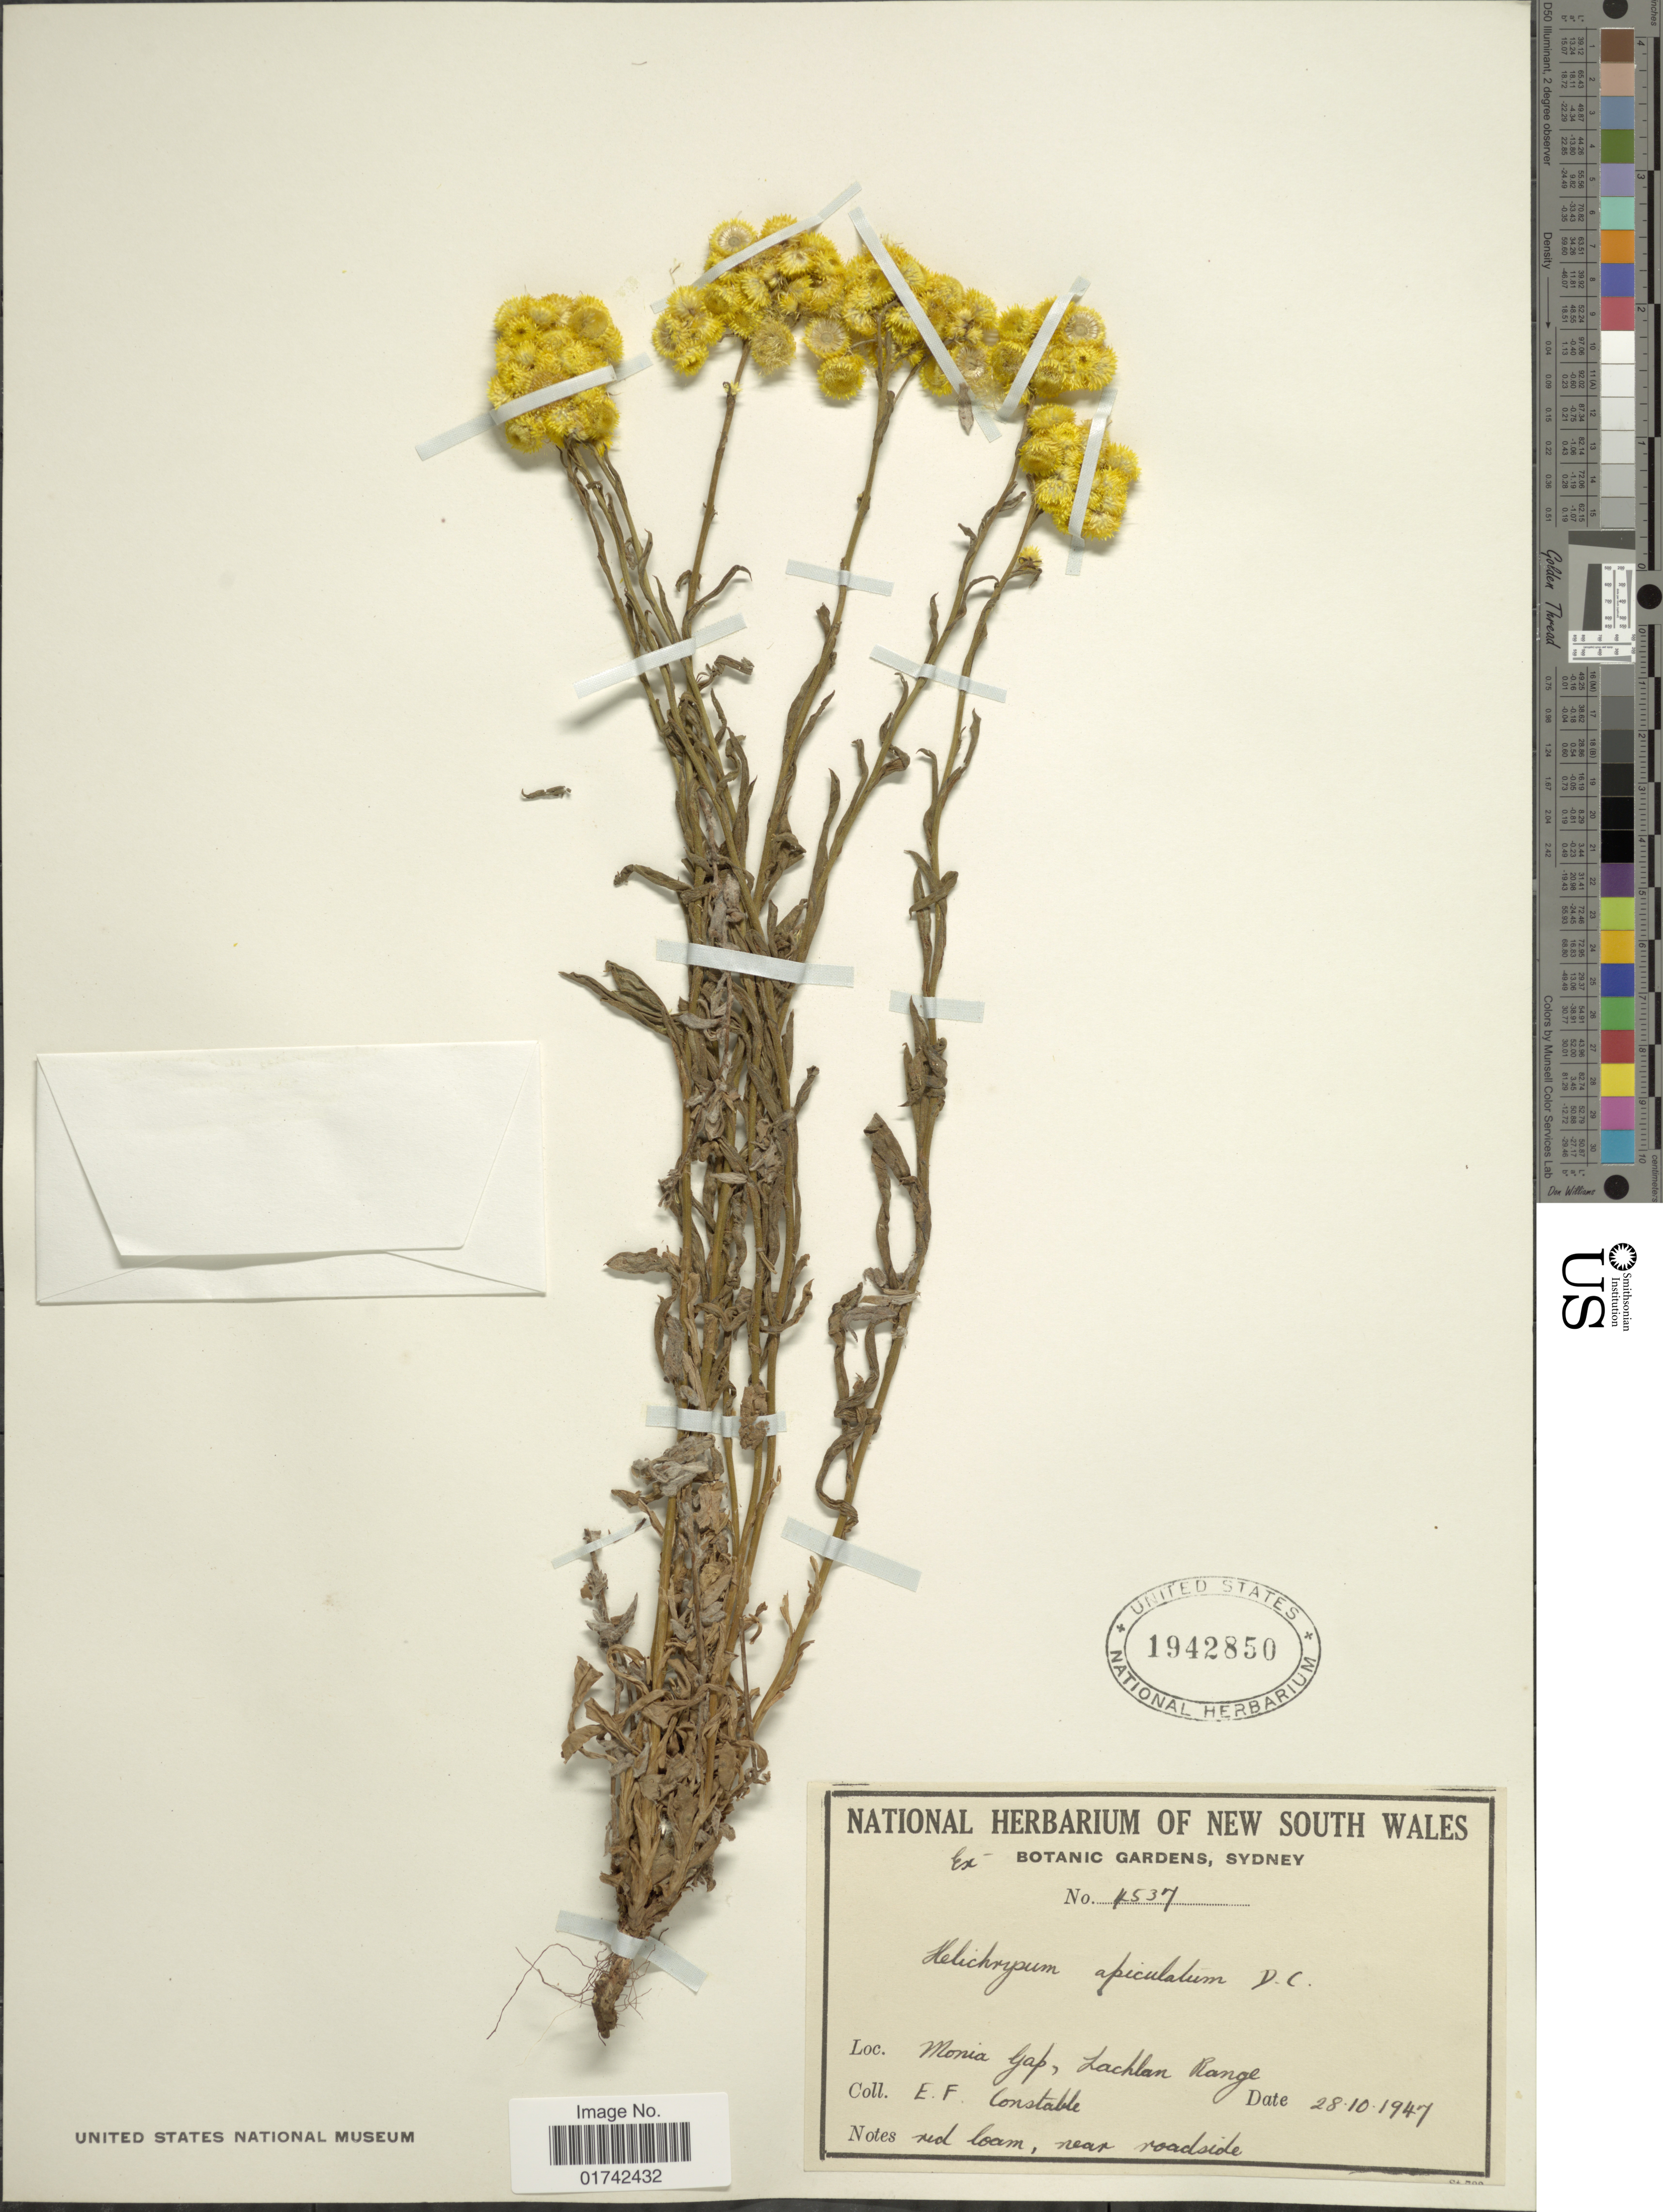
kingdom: Plantae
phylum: Tracheophyta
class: Magnoliopsida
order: Asterales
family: Asteraceae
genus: Helichrysum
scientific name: Helichrysum apiculatum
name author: (Labill.) D. Don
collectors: E. F. Constable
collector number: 4537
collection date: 1947-10-28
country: Australia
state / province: New South Wales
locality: Monia Gap, Zachlan Range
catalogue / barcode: US 1942850